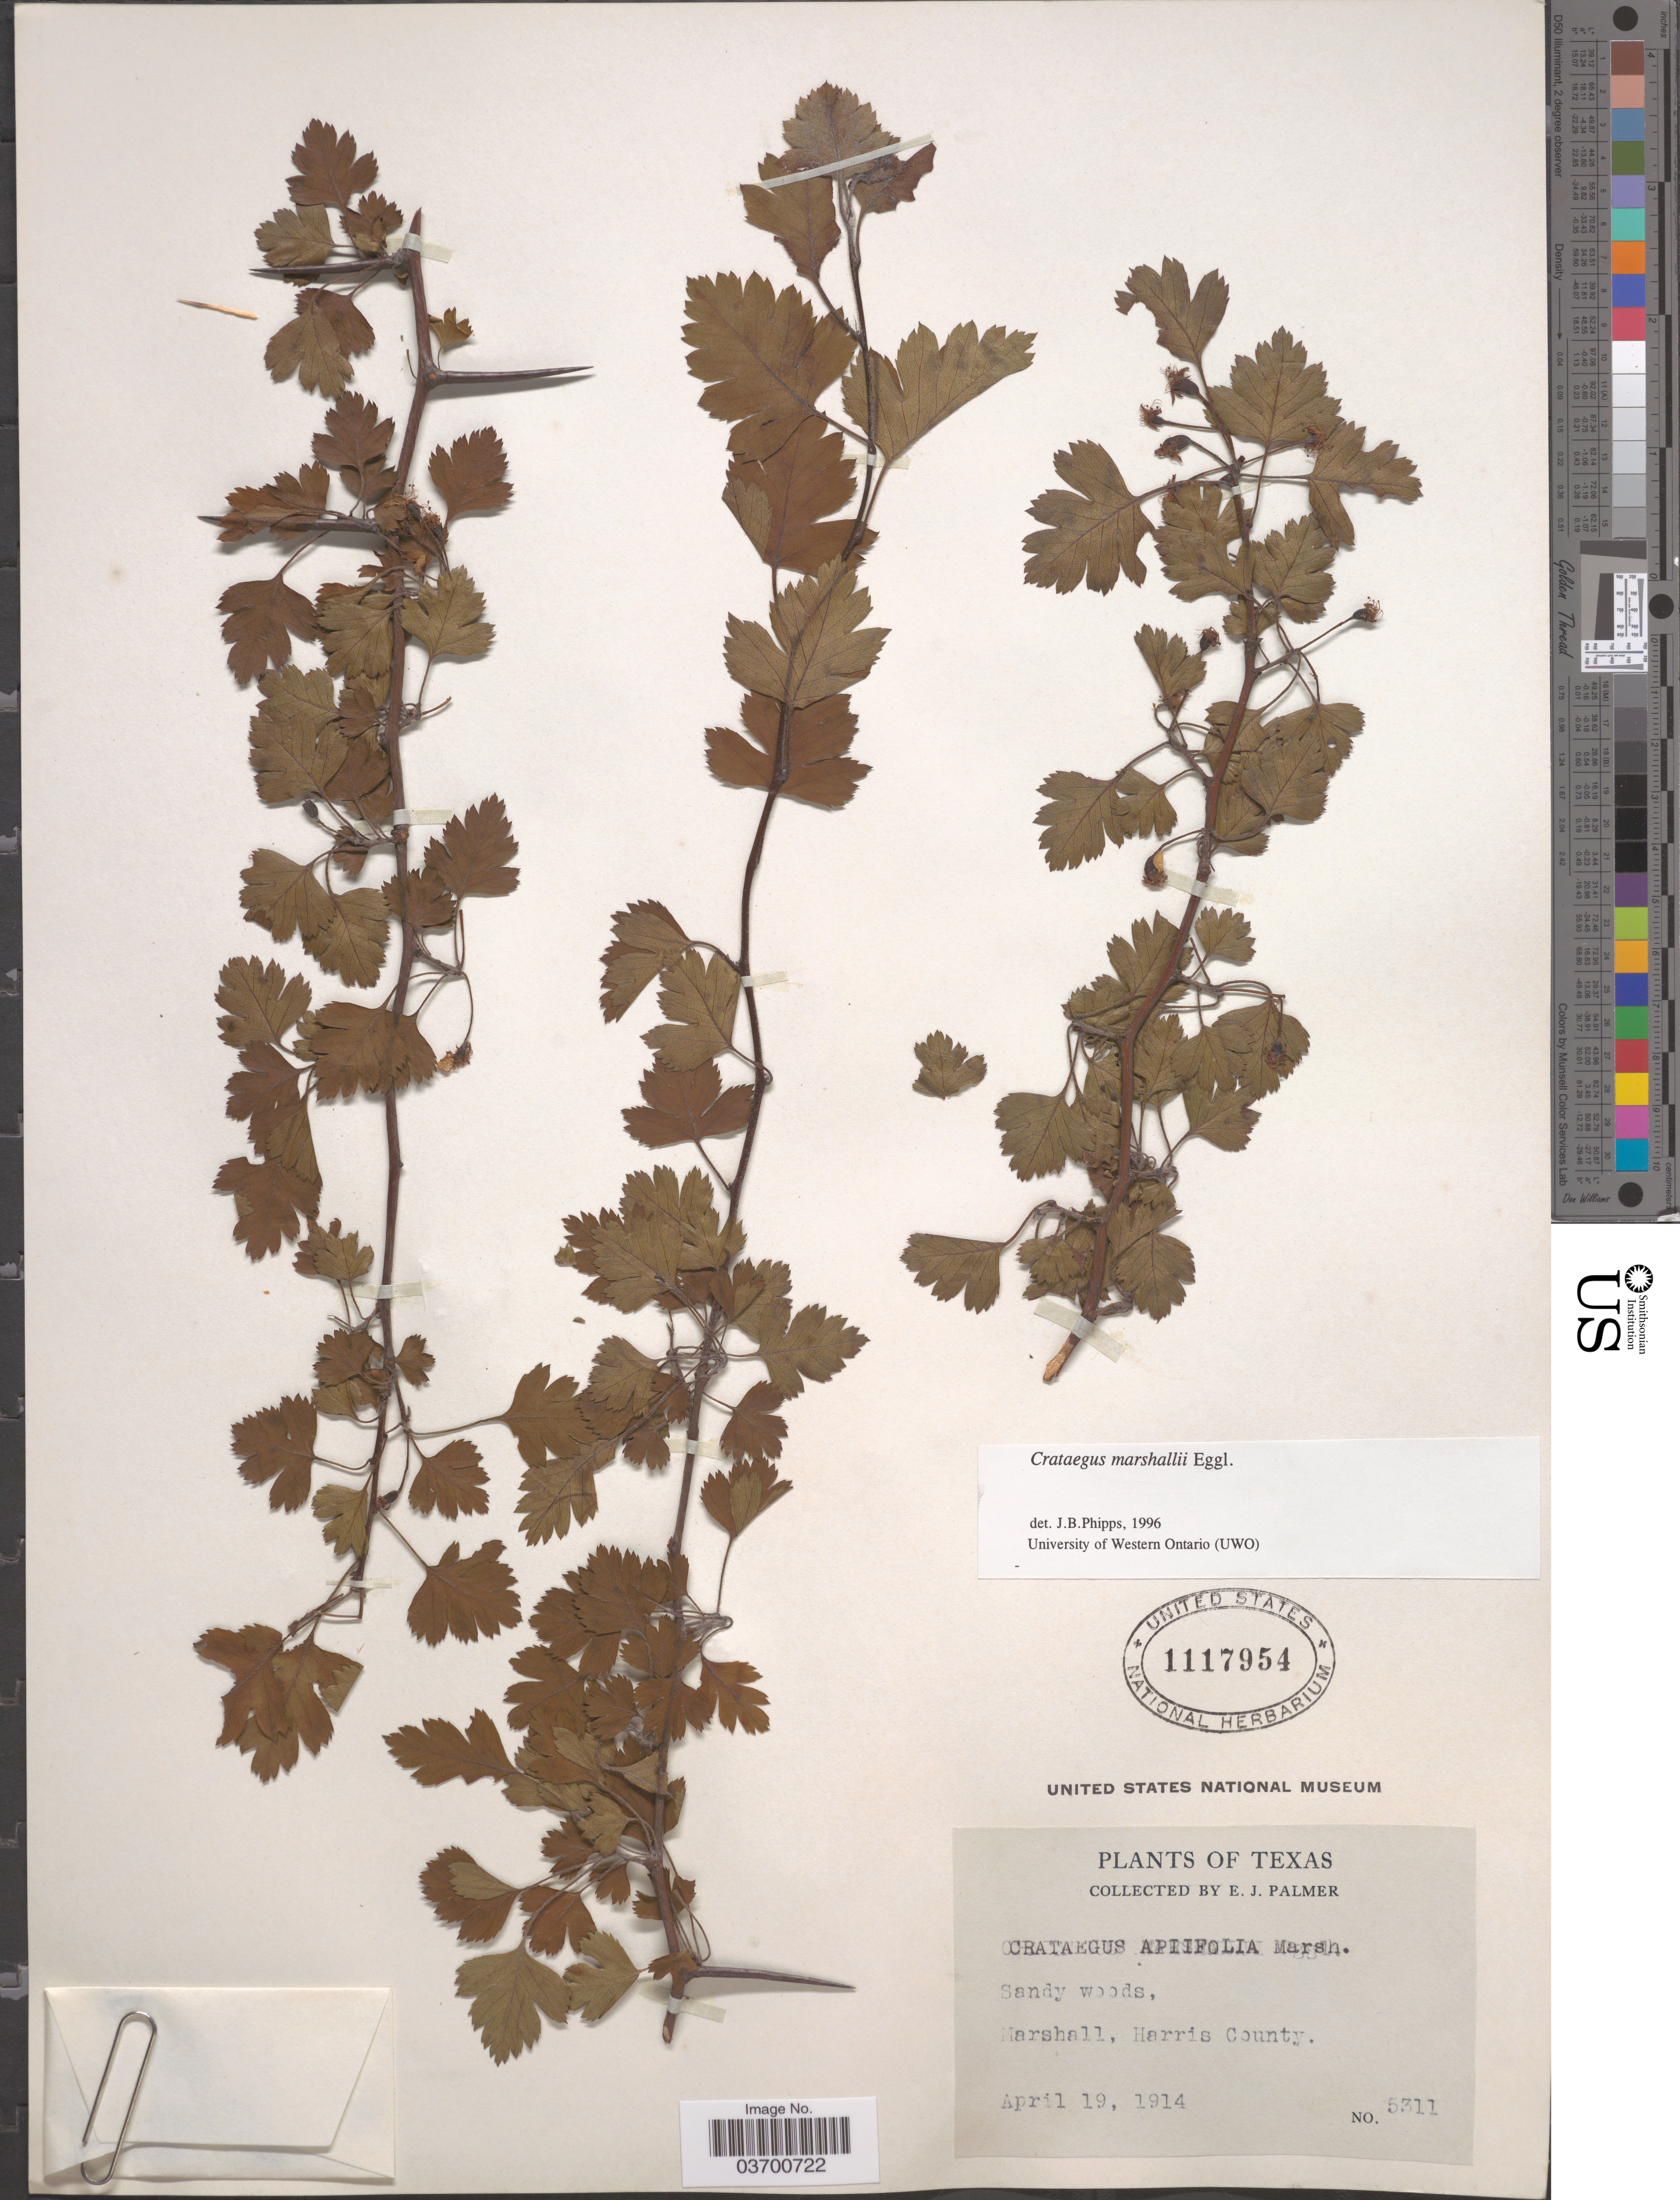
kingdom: Plantae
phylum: Tracheophyta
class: Magnoliopsida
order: Rosales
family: Rosaceae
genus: Crataegus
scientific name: Crataegus marshallii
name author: Eggl.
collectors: E. J. Palmer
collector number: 5311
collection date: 1914-04-19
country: United States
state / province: Texas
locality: Marshall, Harris County.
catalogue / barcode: US 1117954